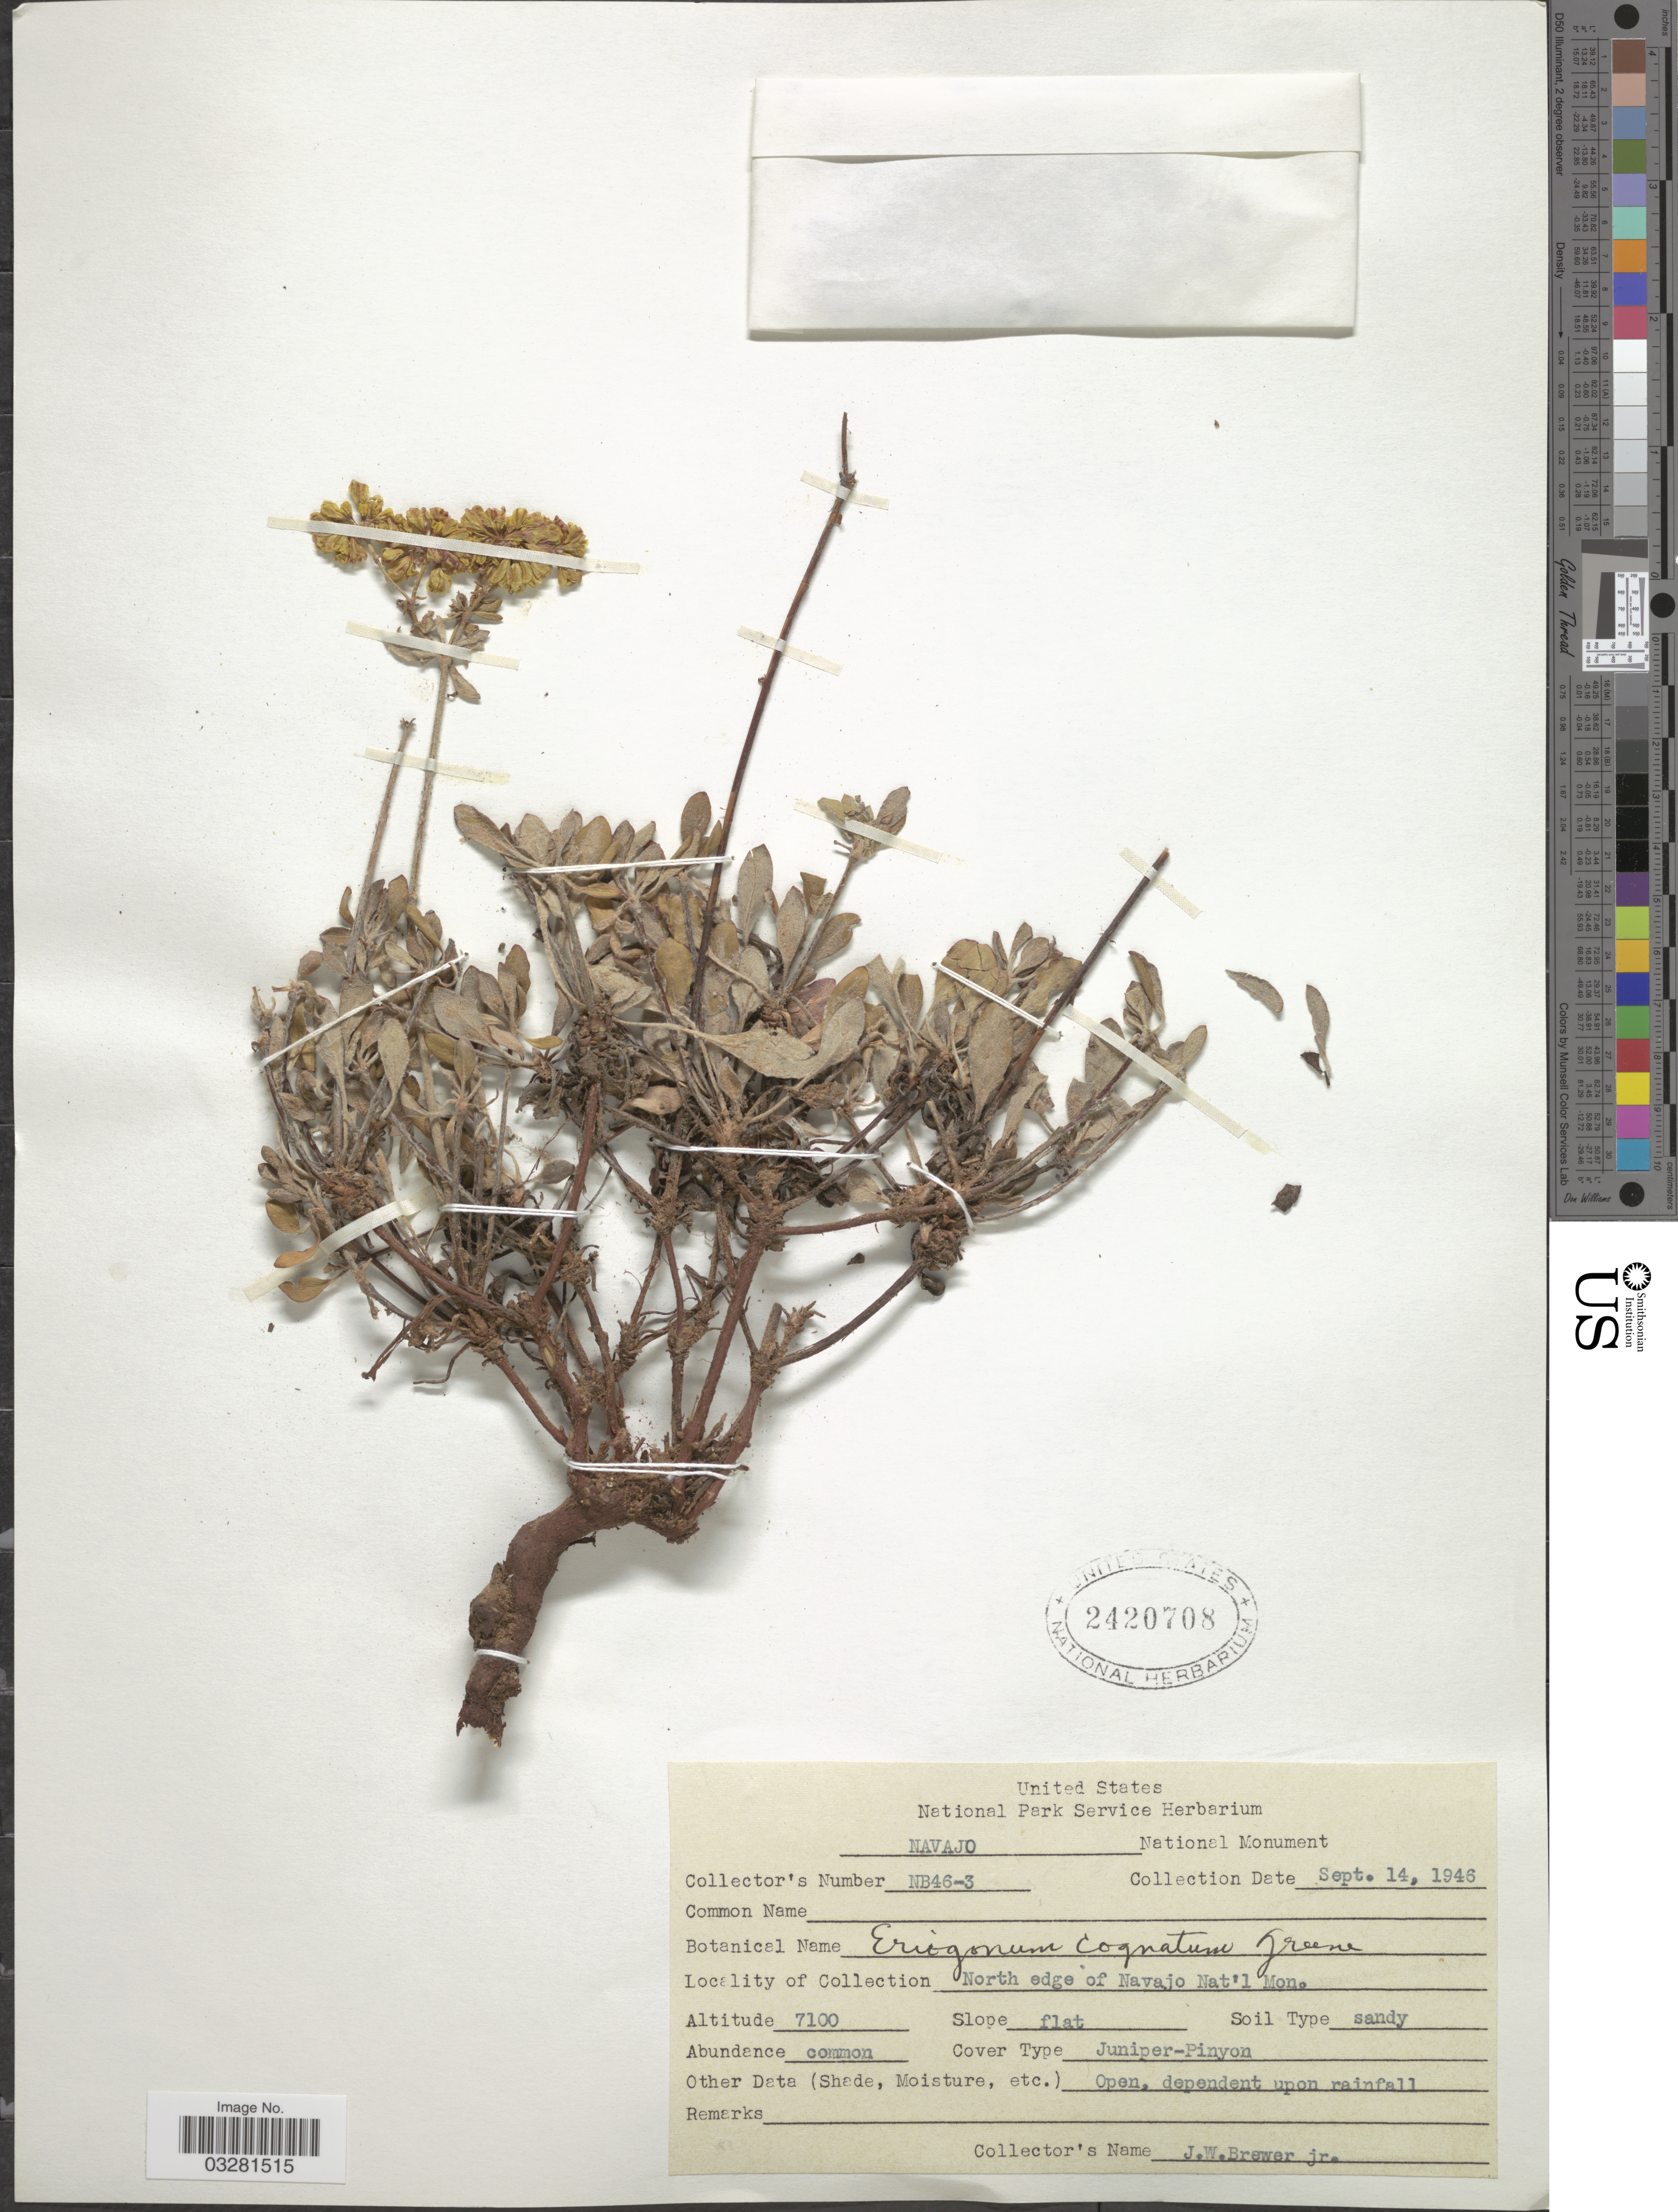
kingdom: Plantae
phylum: Tracheophyta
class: Magnoliopsida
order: Caryophyllales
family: Polygonaceae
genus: Eriogonum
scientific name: Eriogonum umbellatum var. cognatum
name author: (Greene) Reveal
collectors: J. W. Brewer Jr.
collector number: NB46-3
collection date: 1946-09-14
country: United States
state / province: Arizona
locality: North edge of Navajo Nat'l Mon.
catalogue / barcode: US 2420708